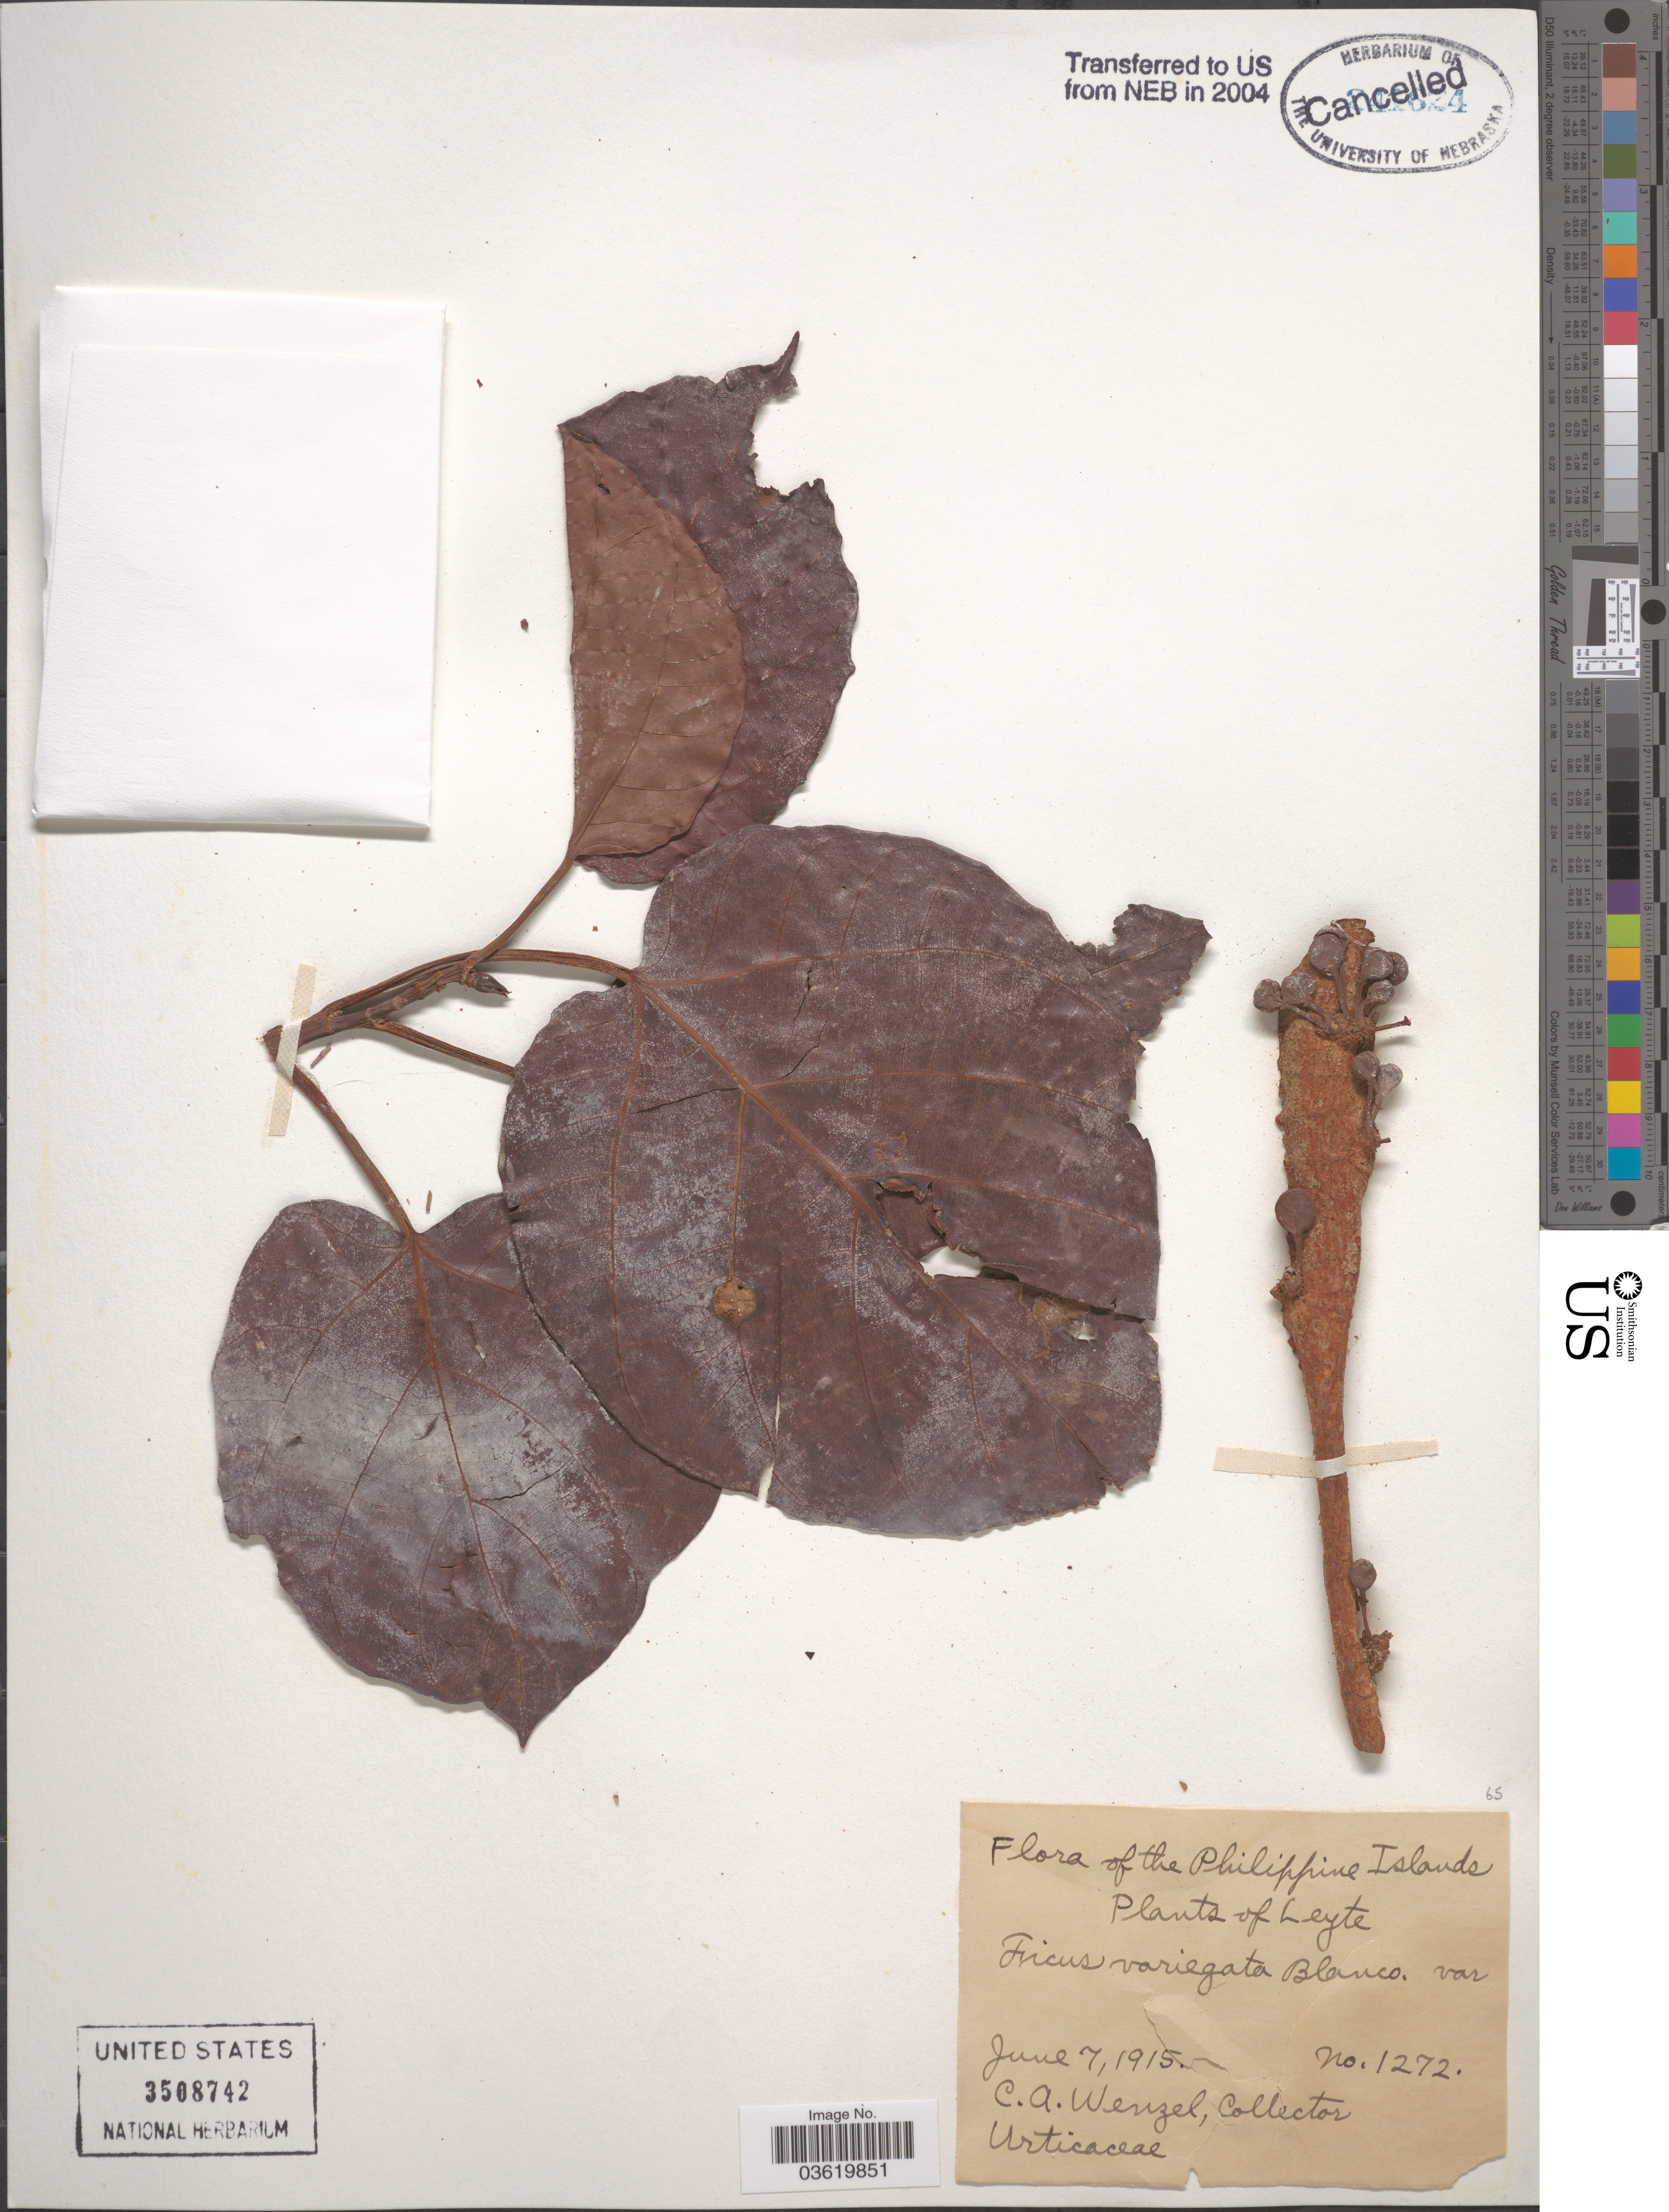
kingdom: Plantae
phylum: Tracheophyta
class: Magnoliopsida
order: Rosales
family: Moraceae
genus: Ficus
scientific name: Ficus variegata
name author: Blume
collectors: C. Wenzel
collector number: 1272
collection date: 1915-06-07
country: Philippines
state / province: Eastern Visayas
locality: Philippine Islands. Leyte.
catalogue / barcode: US 3508742